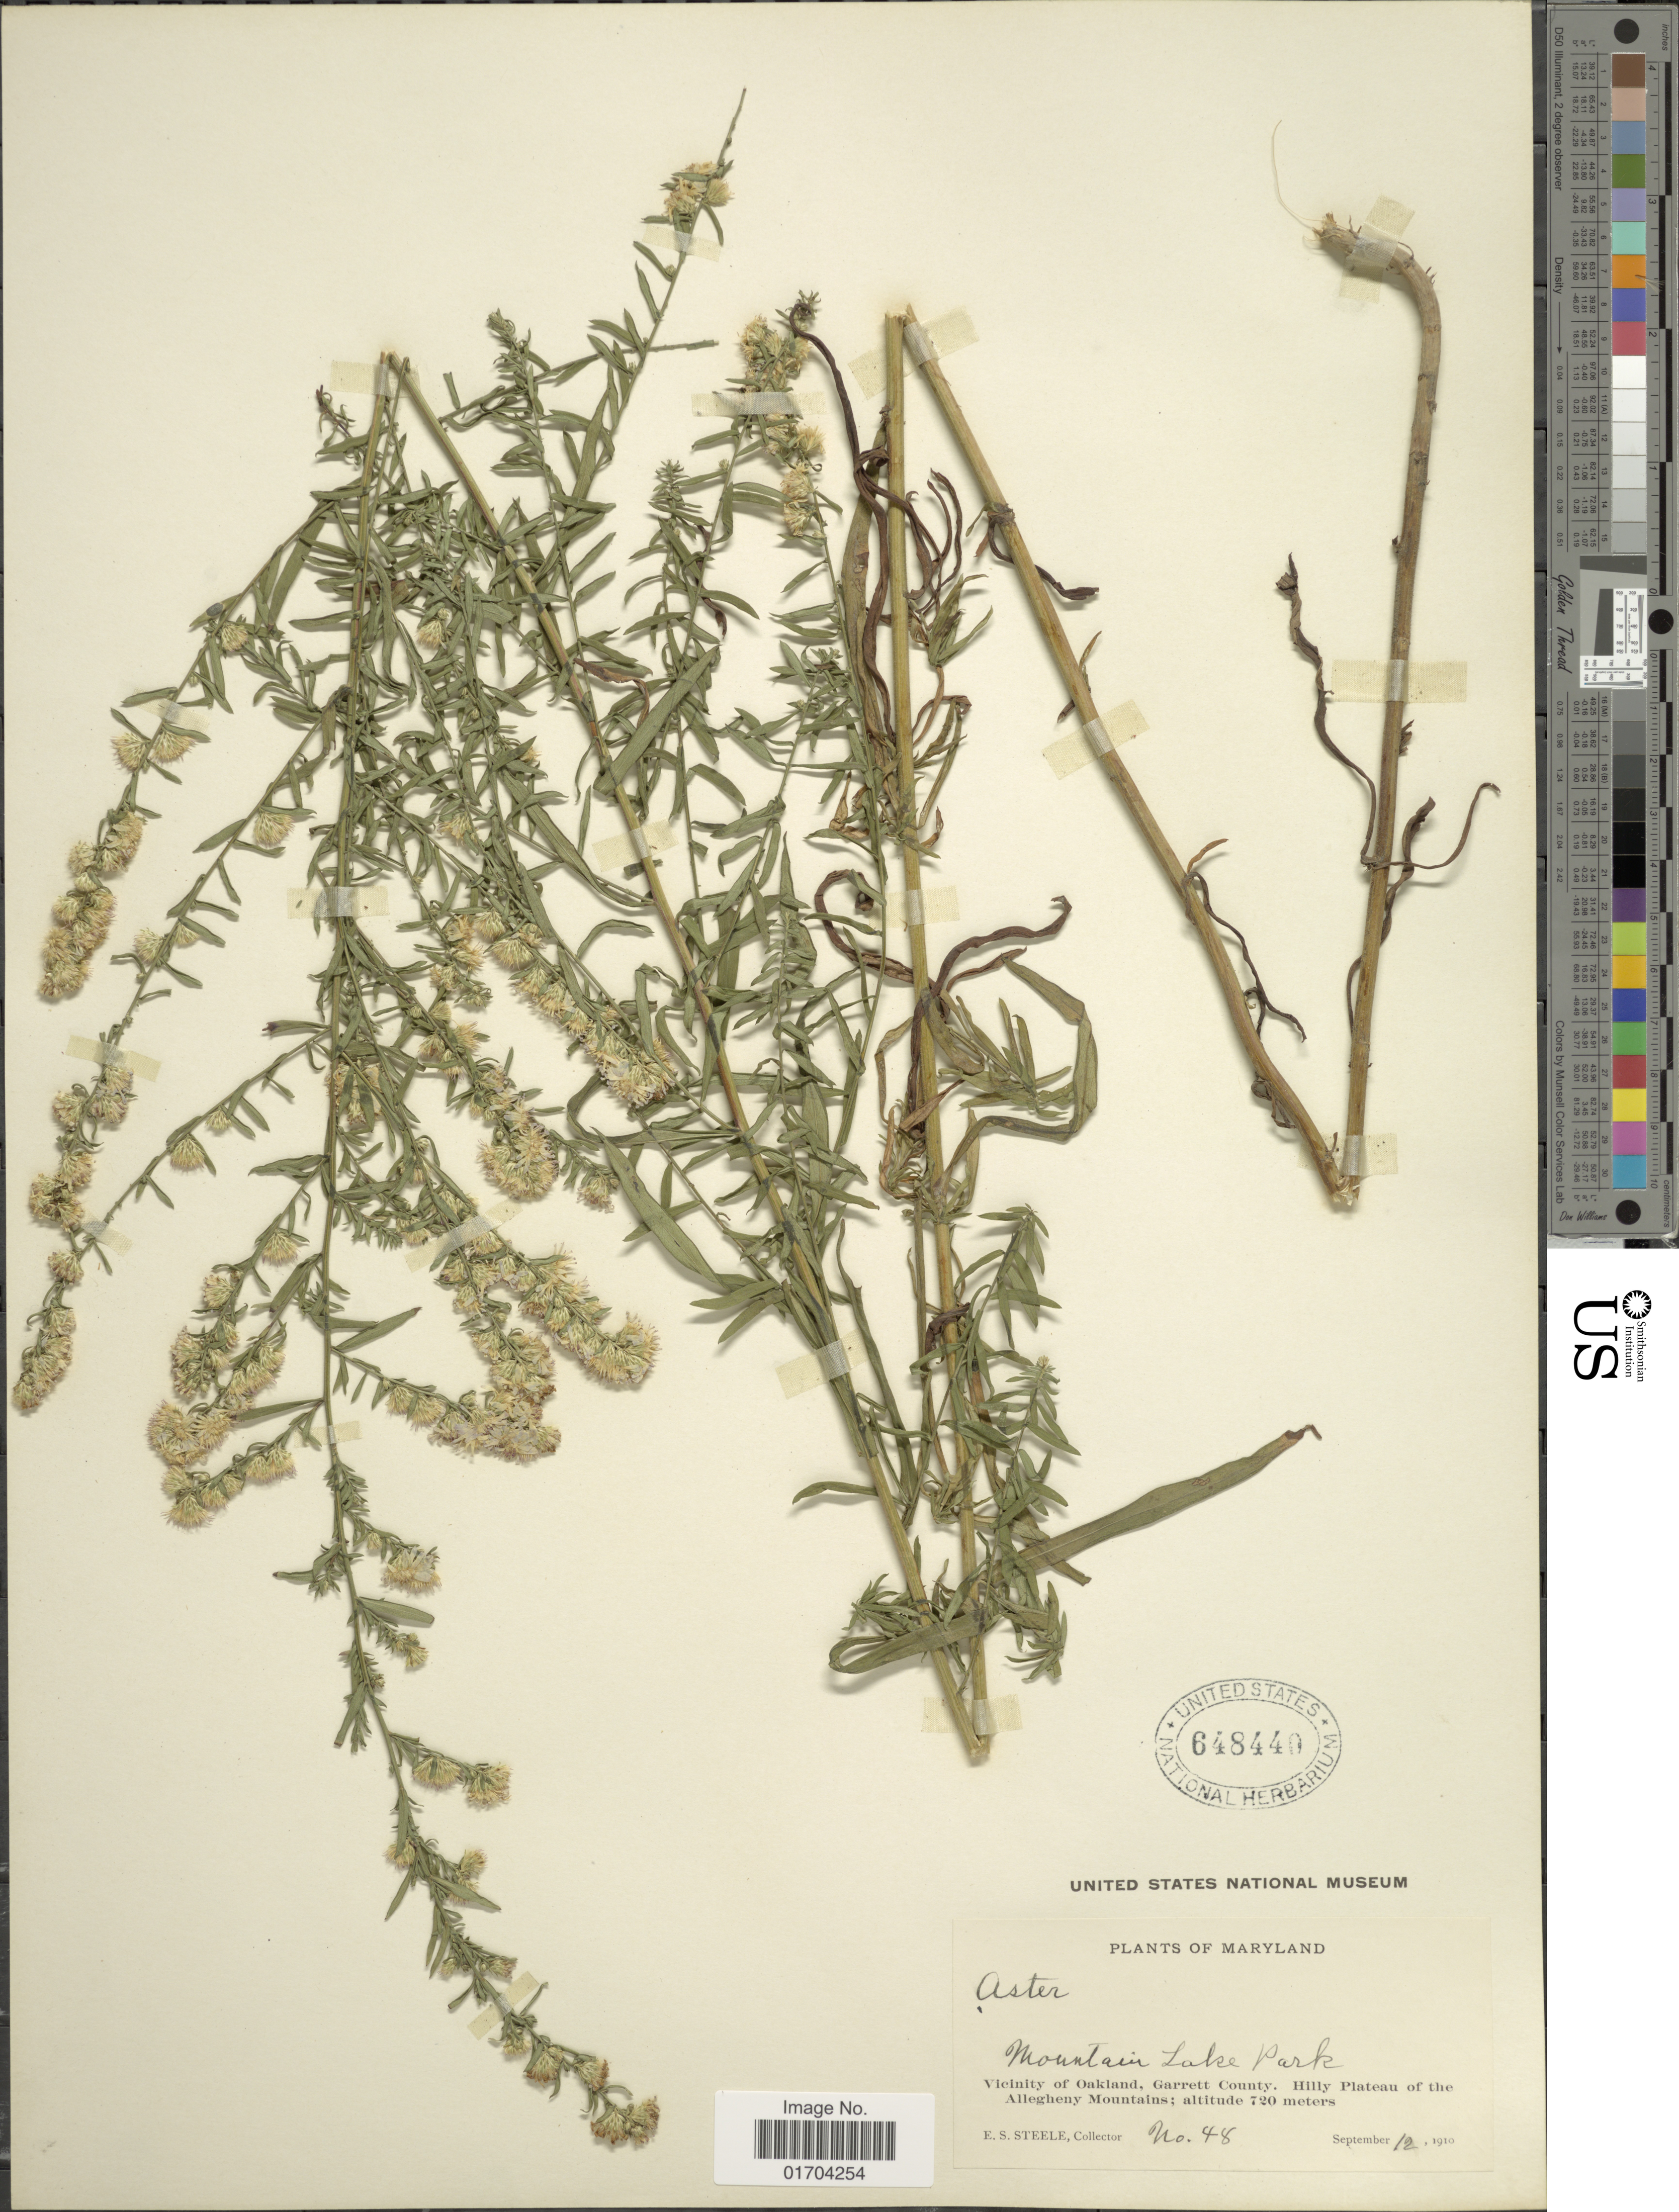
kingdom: Plantae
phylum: Tracheophyta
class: Magnoliopsida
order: Asterales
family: Asteraceae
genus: Symphyotrichum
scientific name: Symphyotrichum sp.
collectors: E. Steele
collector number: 48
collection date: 1910-09-12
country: United States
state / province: Maryland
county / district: Garrett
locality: Mountain Lake Park, Vicinity of Oakland, Garrett County. Hilly Plateau of the Allegheny Mountains.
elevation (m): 720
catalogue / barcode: US 648440